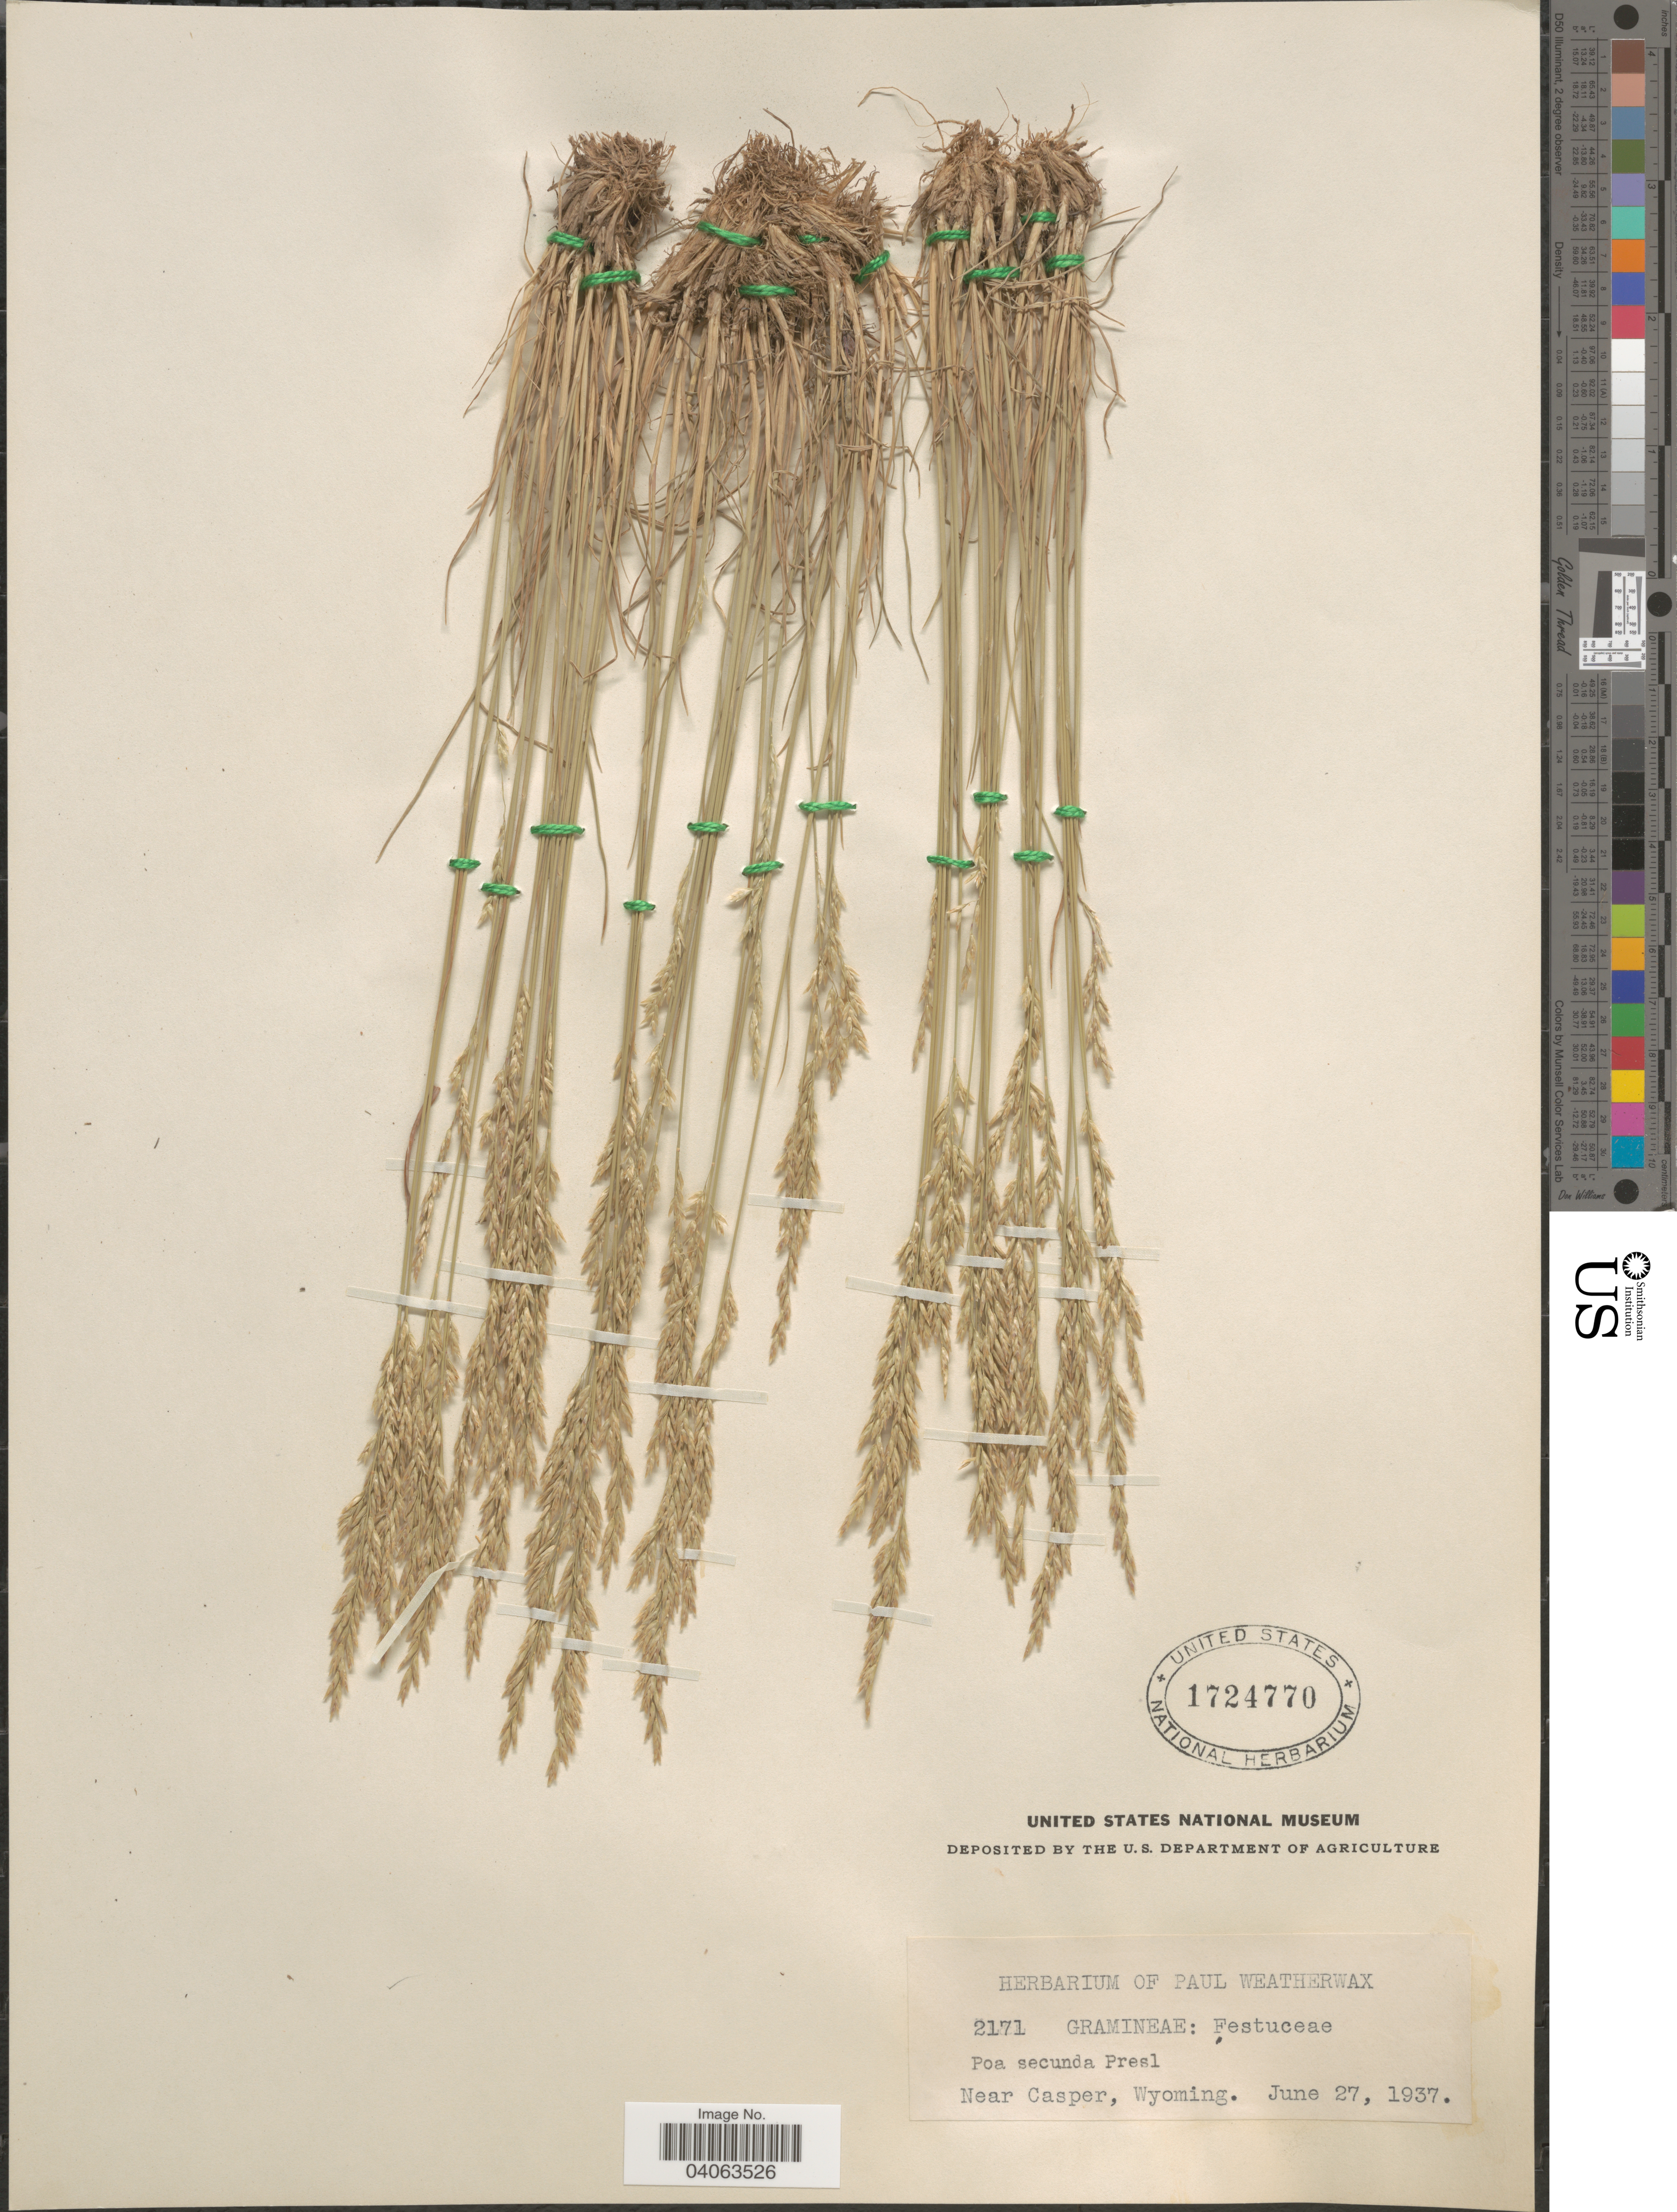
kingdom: Plantae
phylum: Tracheophyta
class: Liliopsida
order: Poales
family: Poaceae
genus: Poa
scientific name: Poa secunda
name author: J. Presl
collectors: Ex herb. Paul Weatherwax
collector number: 2171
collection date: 1937-06-27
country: United States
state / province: Wyoming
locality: Near Casper.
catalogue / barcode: US 1724770